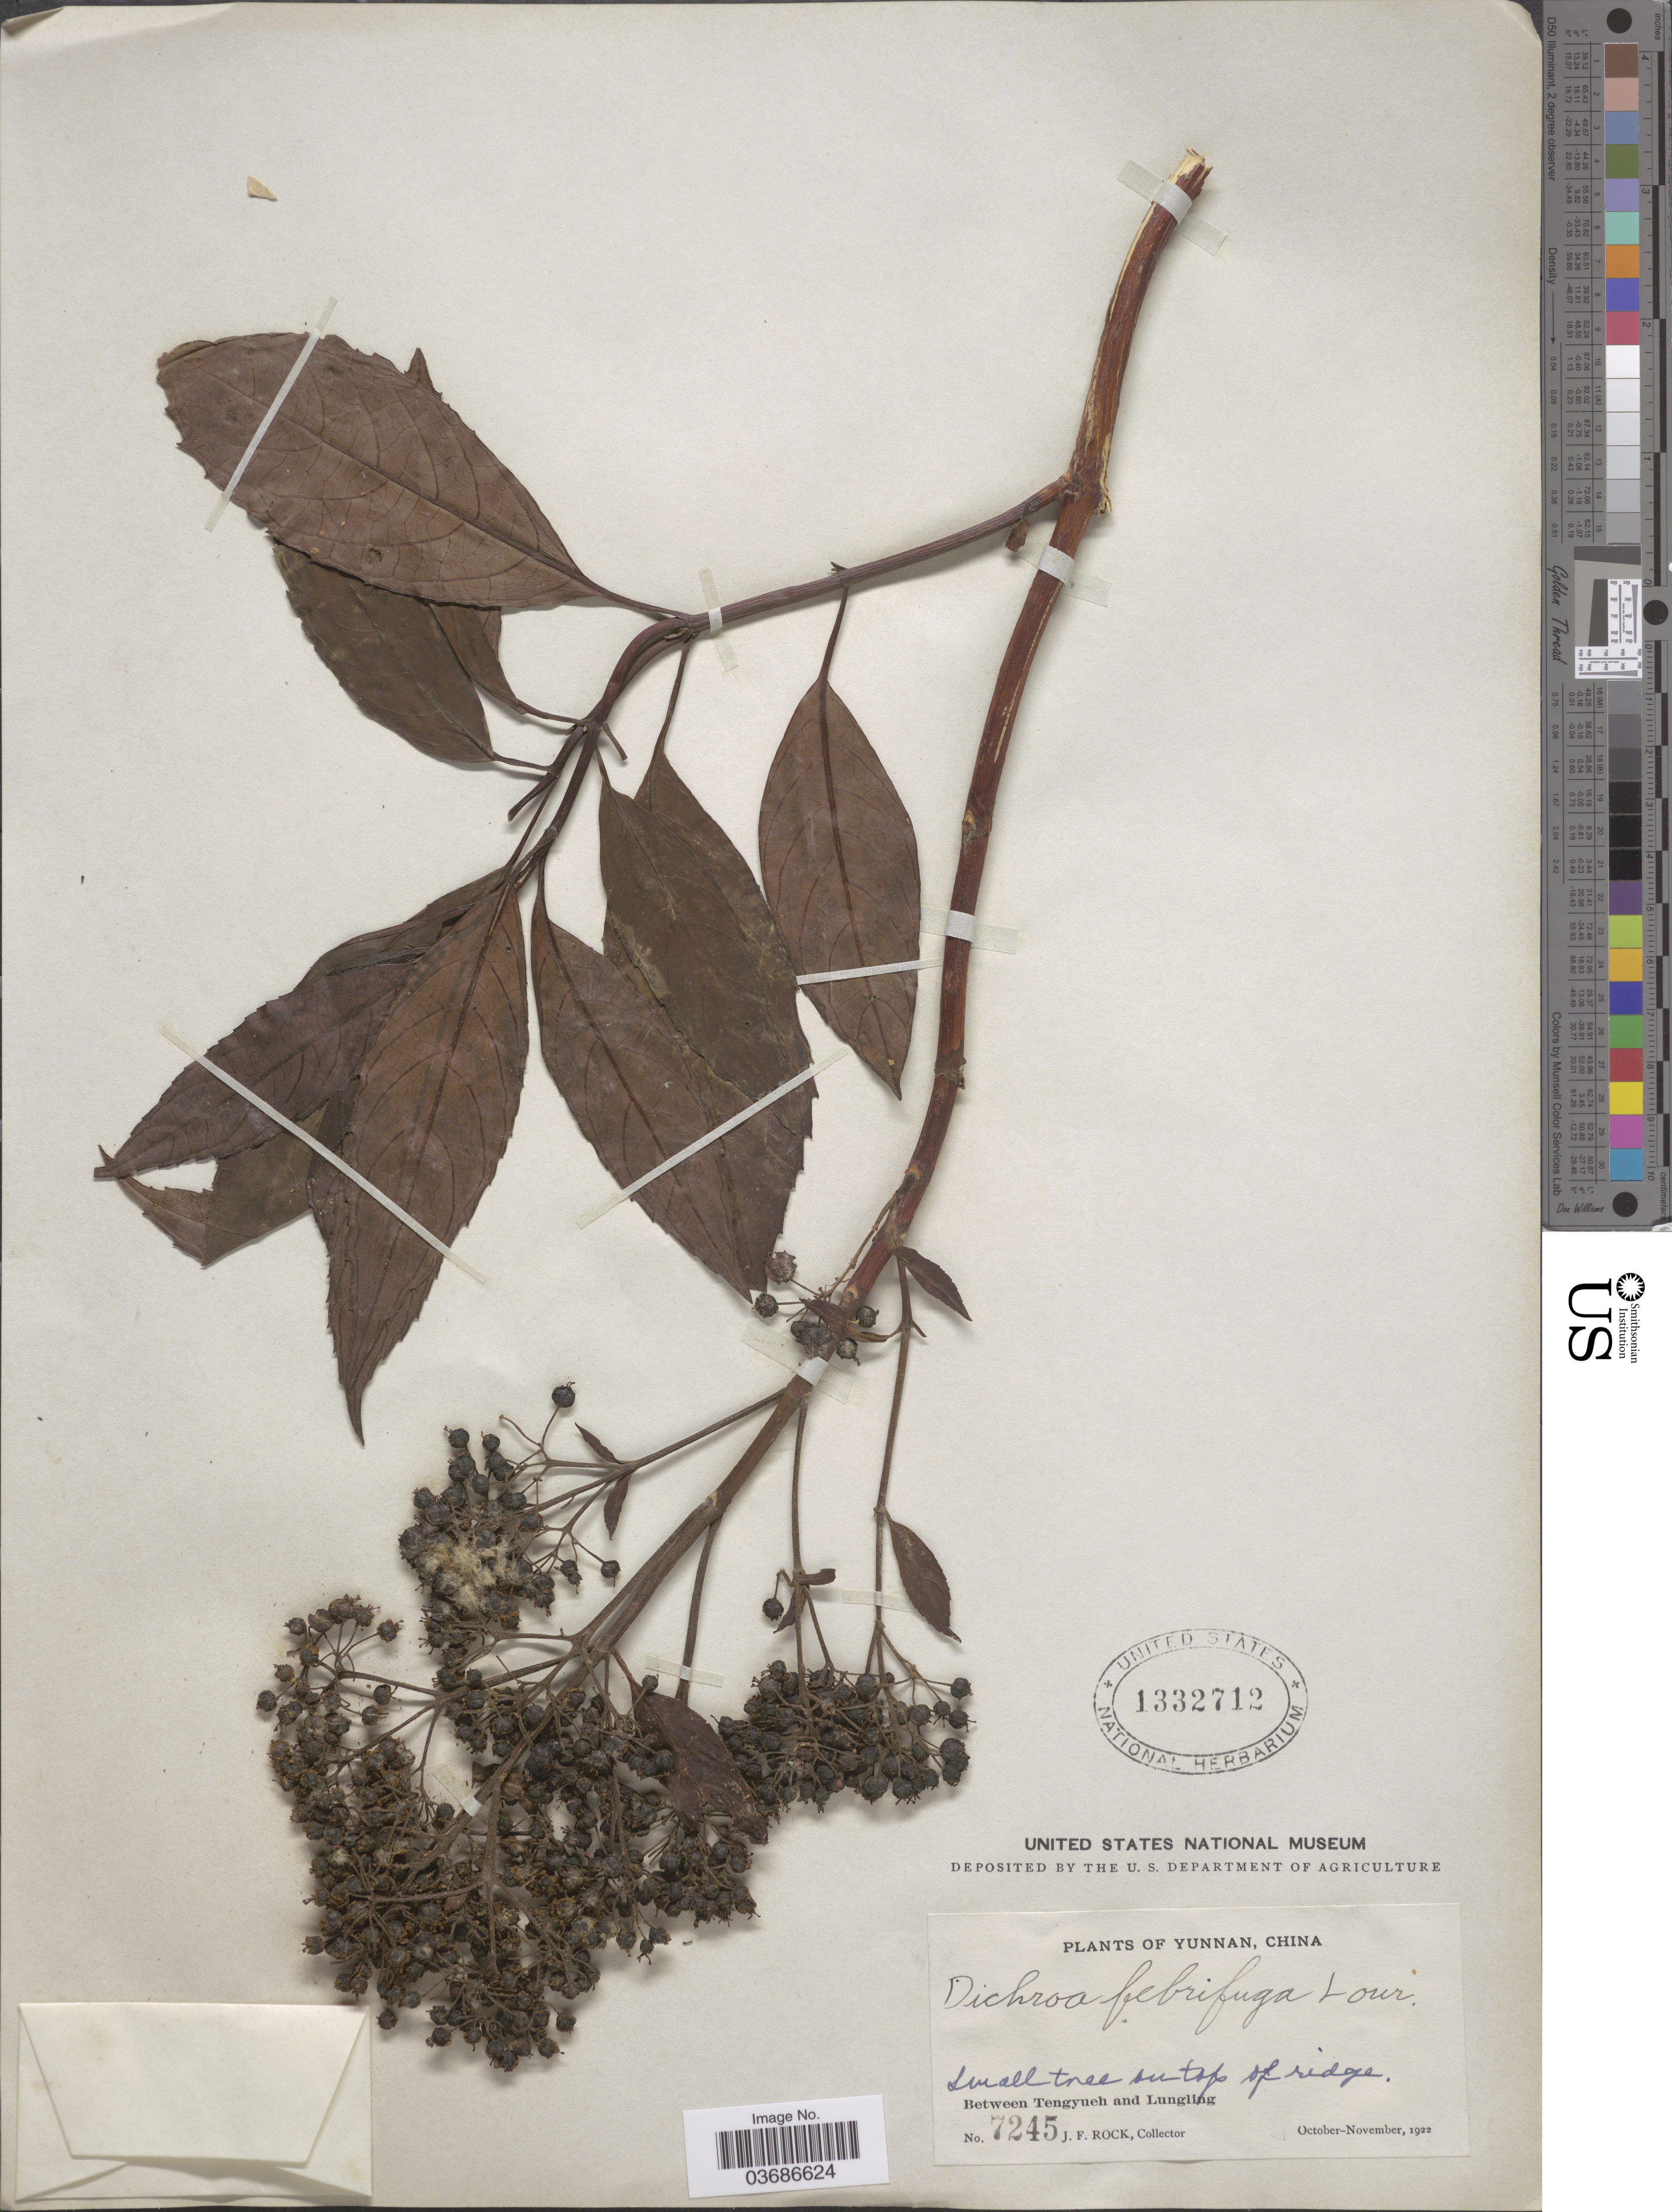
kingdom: Plantae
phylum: Tracheophyta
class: Magnoliopsida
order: Cornales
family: Hydrangeaceae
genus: Hydrangea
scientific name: Hydrangea febrifuga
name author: (Lour.) Y. De Smet & C. Granados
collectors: J. Rock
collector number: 7245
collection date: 1922-10/1922-11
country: China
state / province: Yunnan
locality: Between Tengyueh and Lungling.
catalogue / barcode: US 1332712